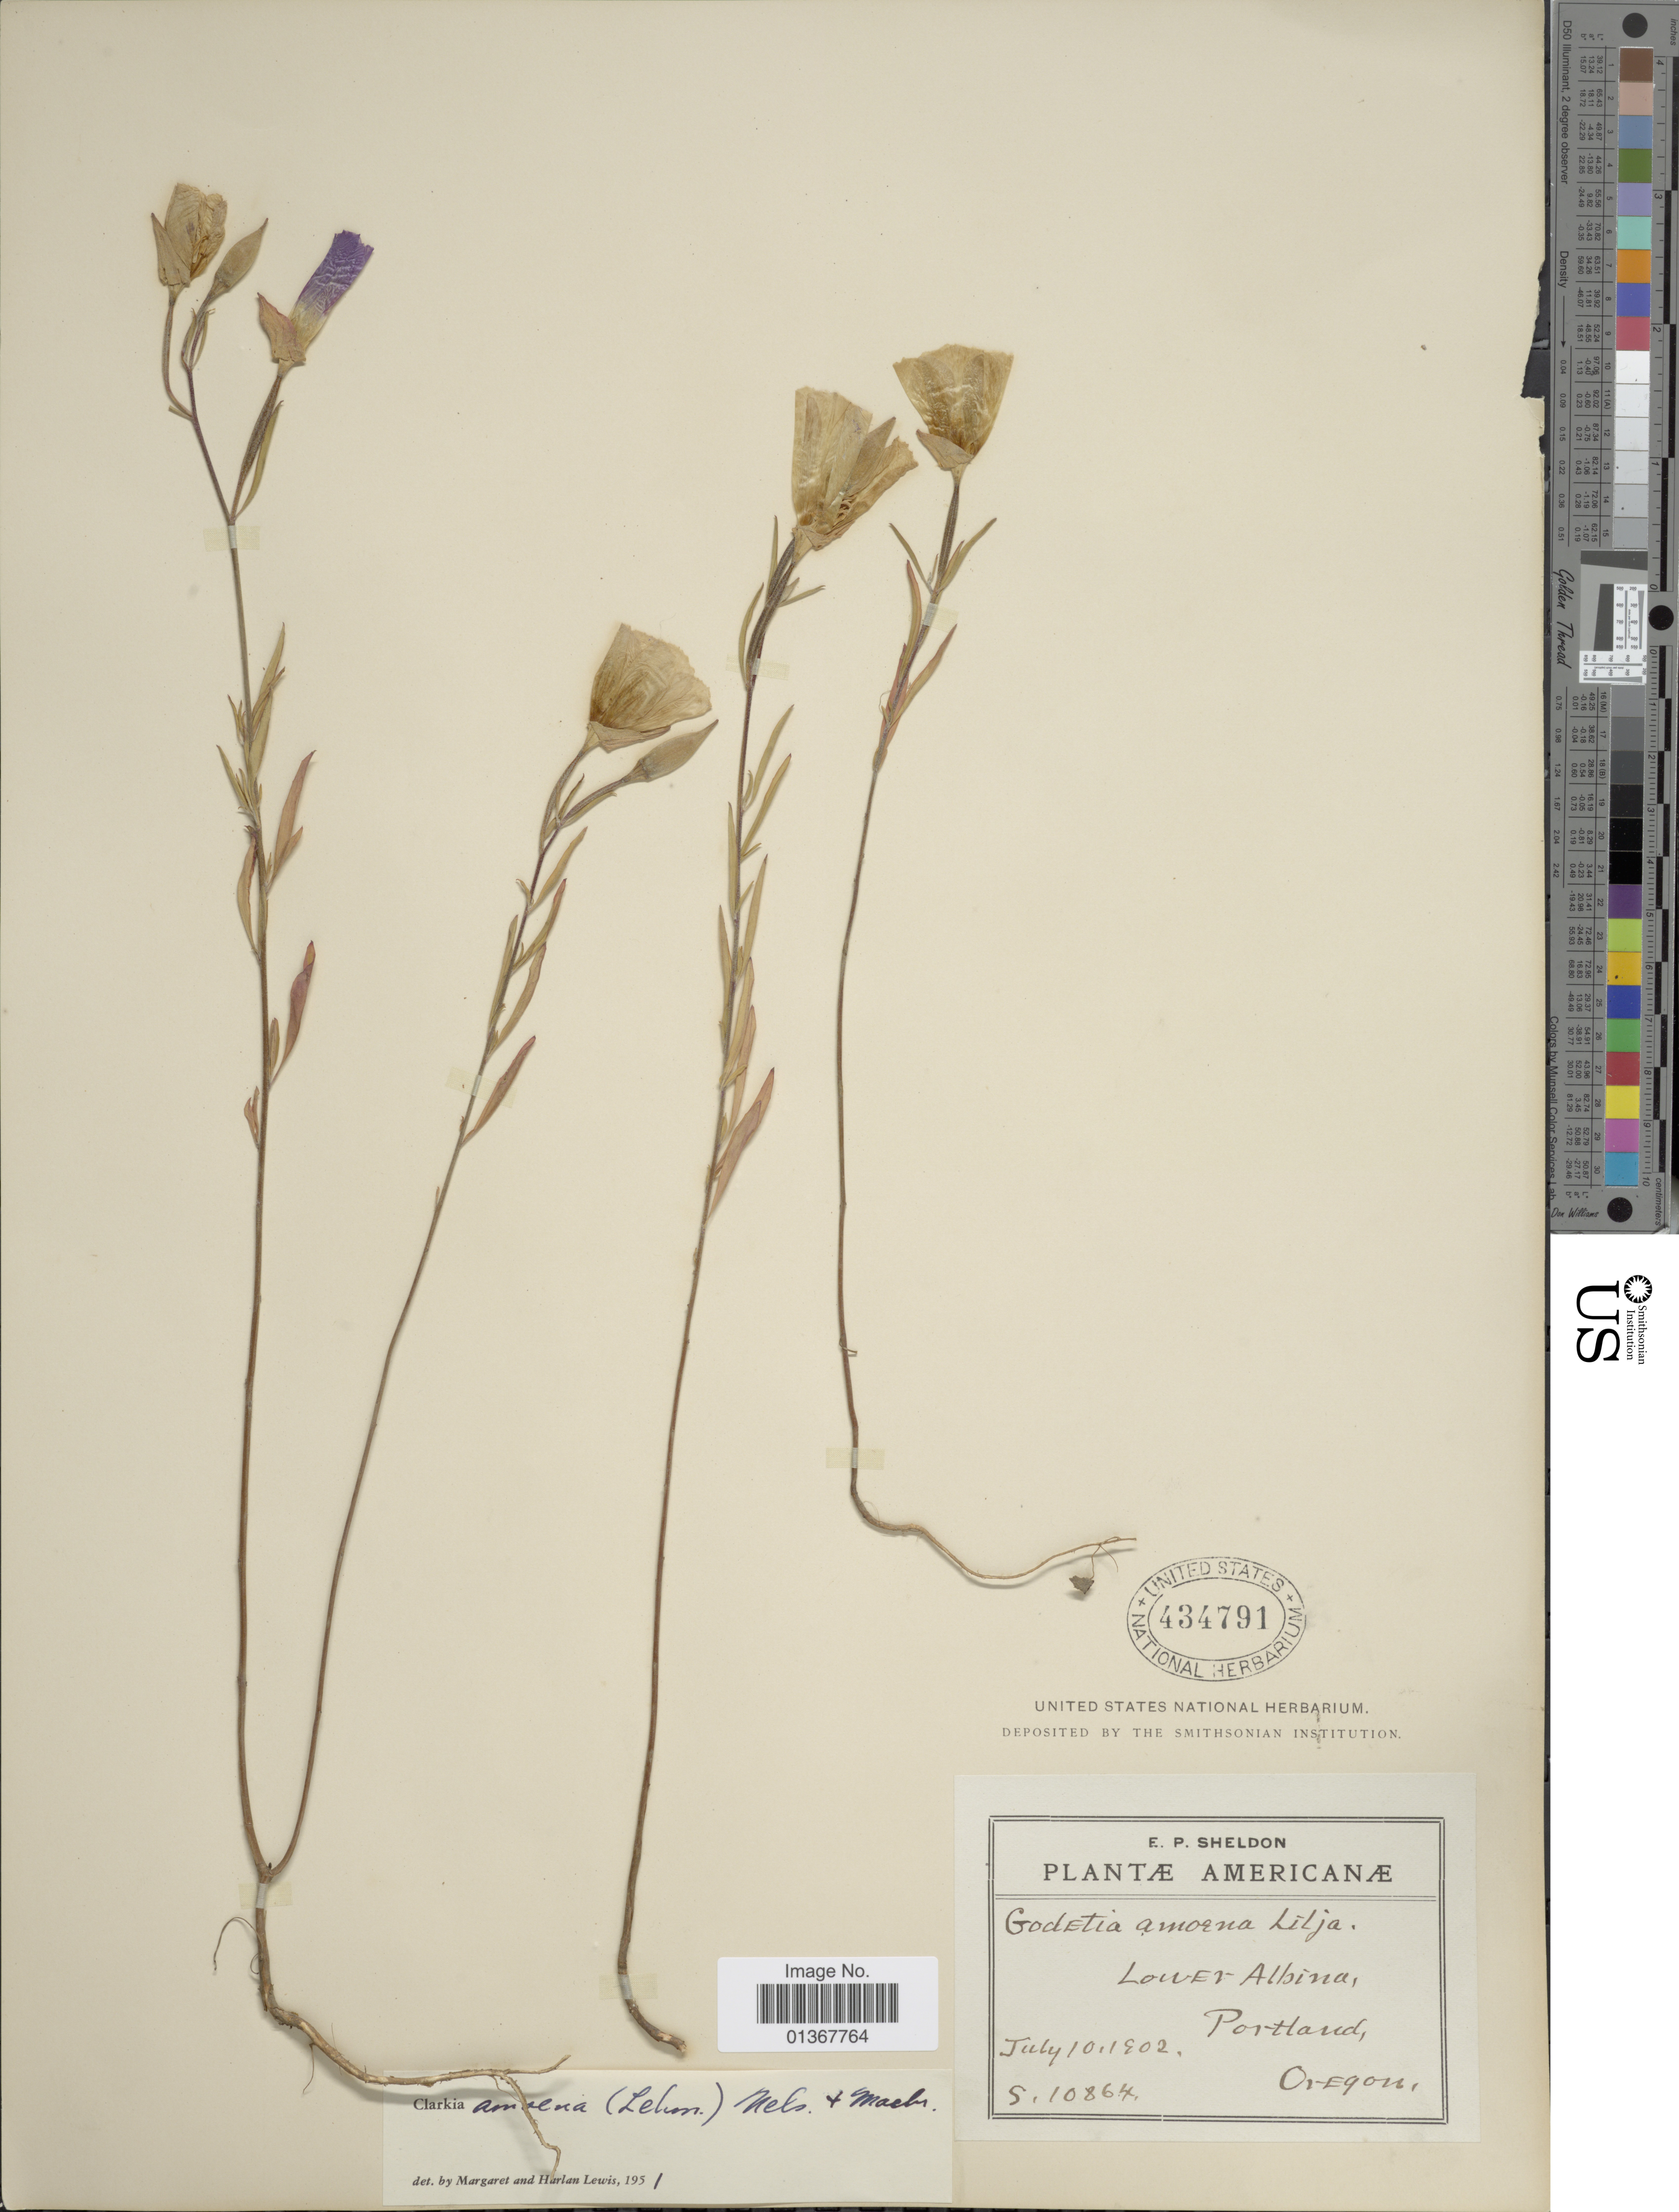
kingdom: Plantae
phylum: Tracheophyta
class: Magnoliopsida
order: Myrtales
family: Onagraceae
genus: Clarkia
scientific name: Clarkia amoena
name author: (Lehm.) A. Nelson & J.F. Macbr.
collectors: E. P. Sheldon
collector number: S10864*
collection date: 1902-07-10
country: United States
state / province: Oregon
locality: Lower Albina, Portland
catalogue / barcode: US 434791